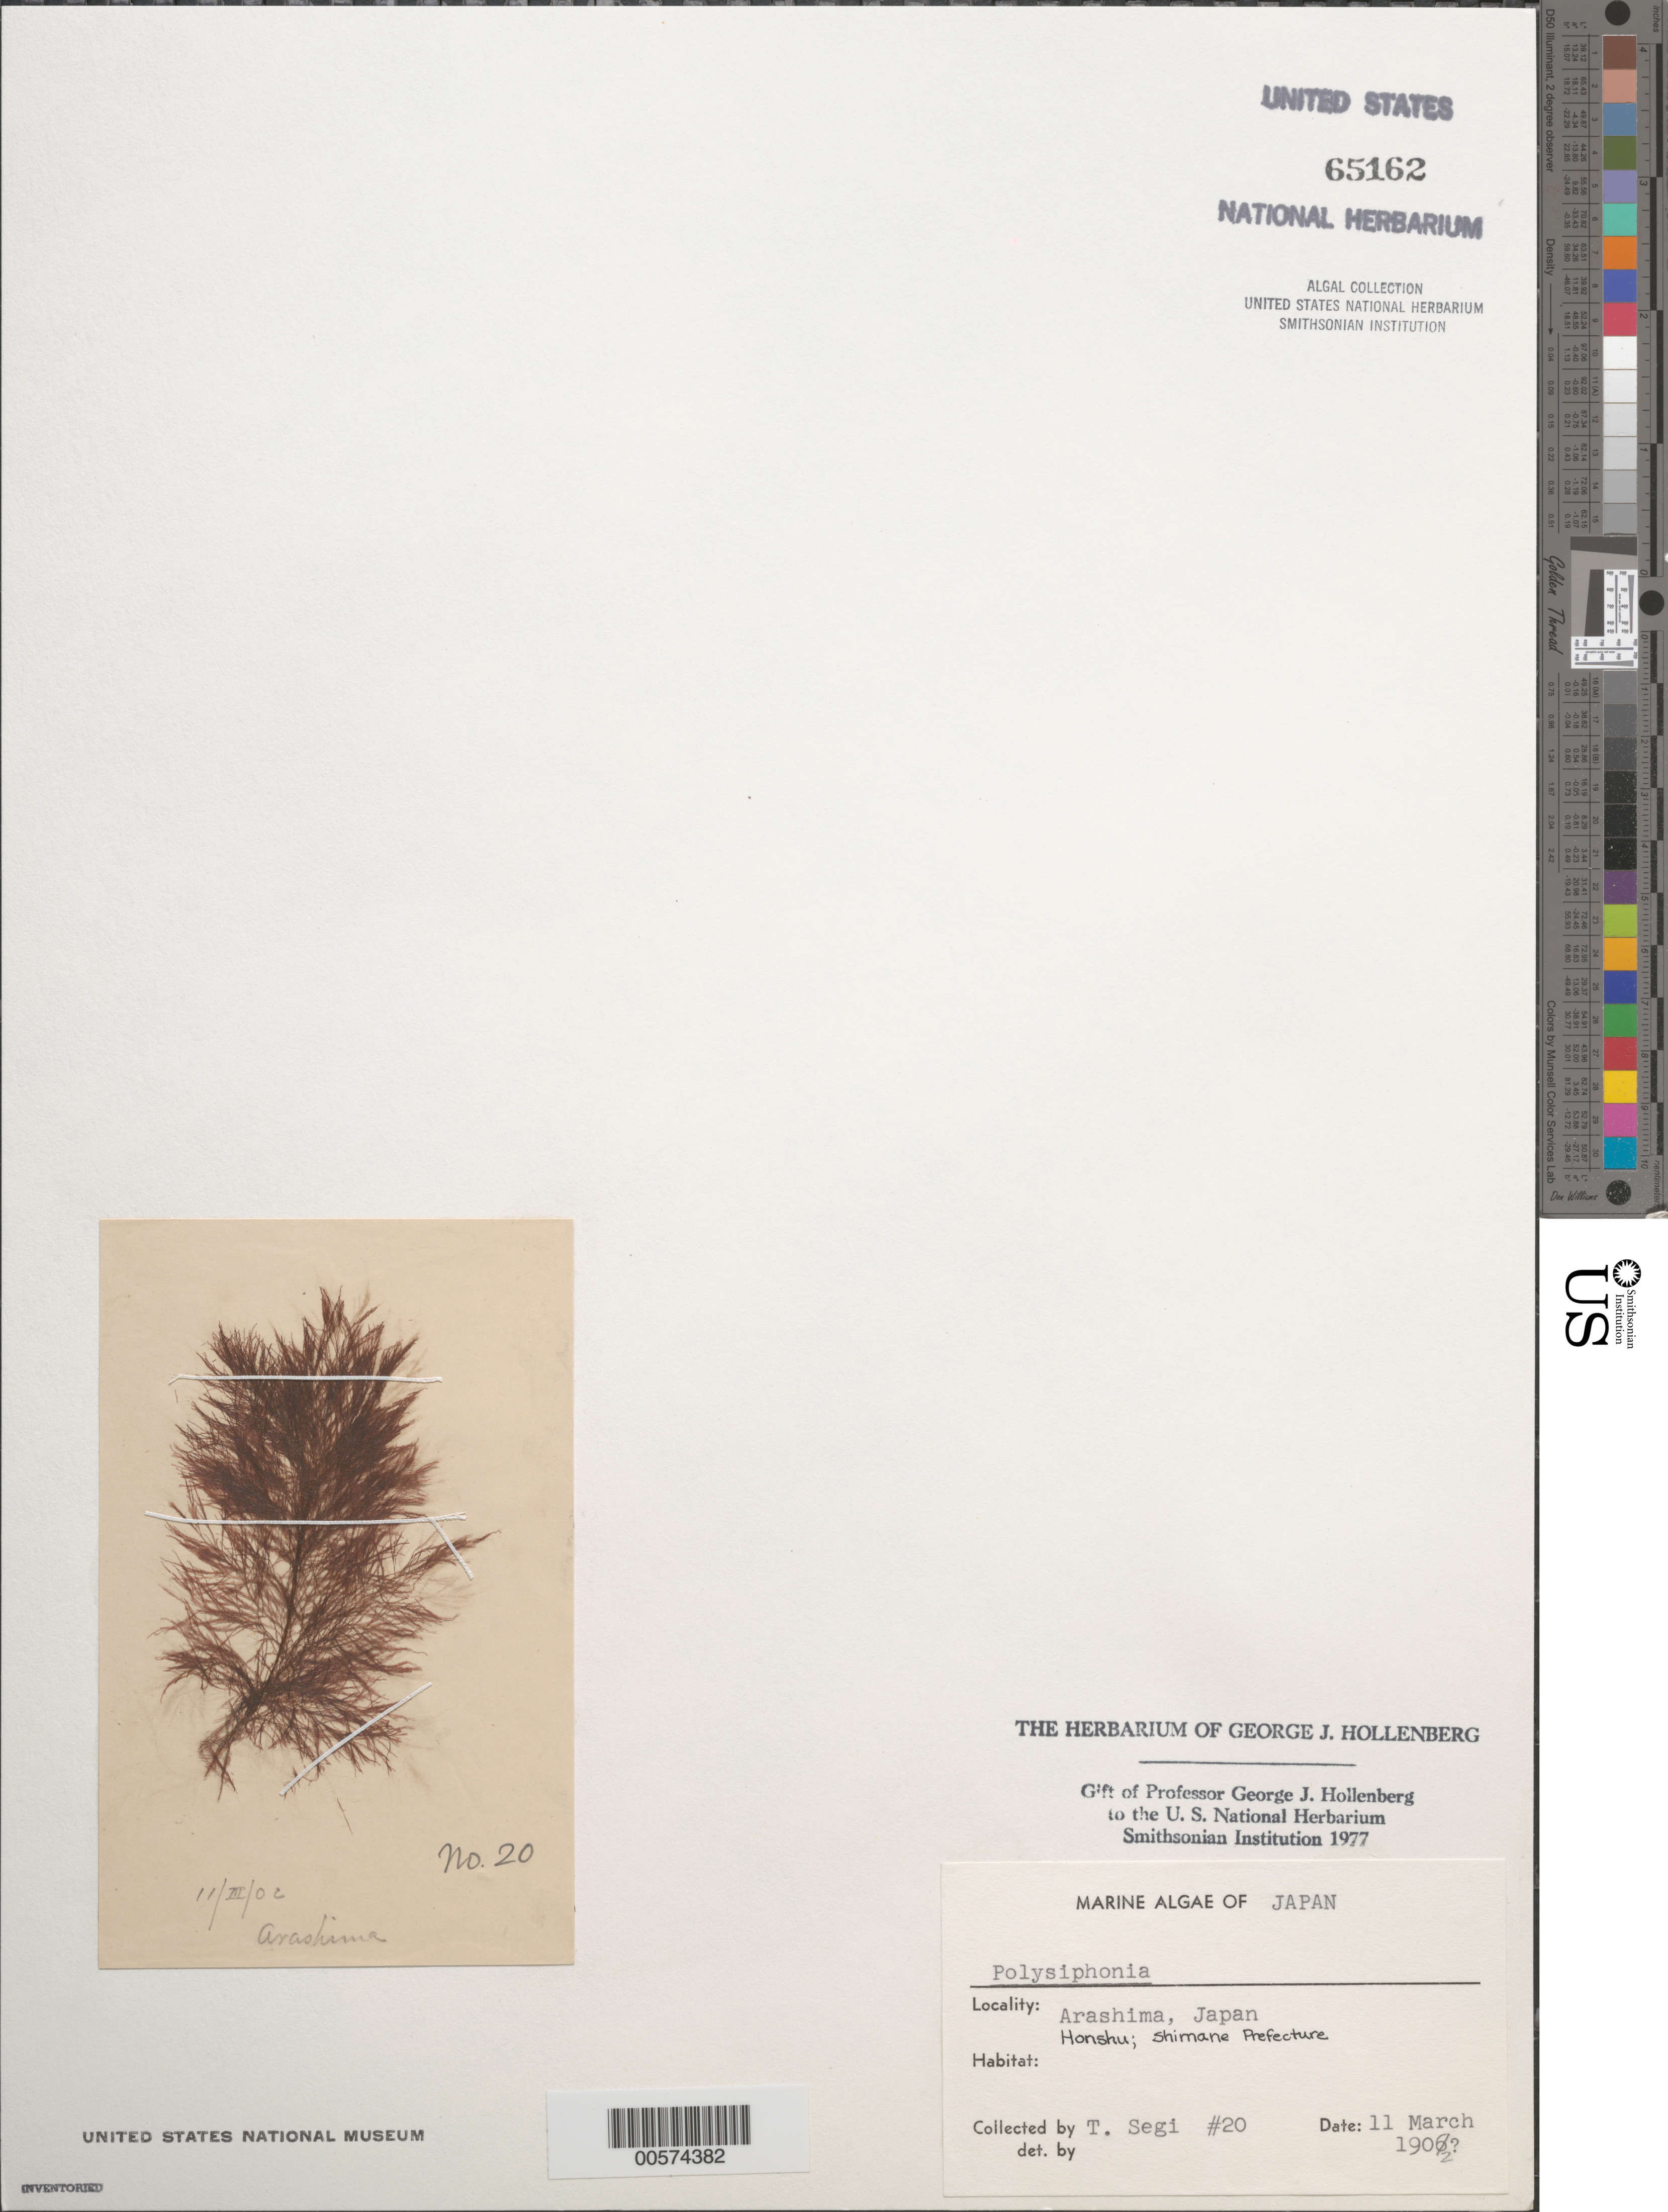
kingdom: Plantae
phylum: Rhodophyta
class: Florideophyceae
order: Ceramiales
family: Rhodomelaceae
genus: Polysiphonia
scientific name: Polysiphonia sp.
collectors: T. Segi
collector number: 20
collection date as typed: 11 Mar 1902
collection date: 1902-03-11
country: Japan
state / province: Simane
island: Honshu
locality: Arashima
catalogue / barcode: US 65162